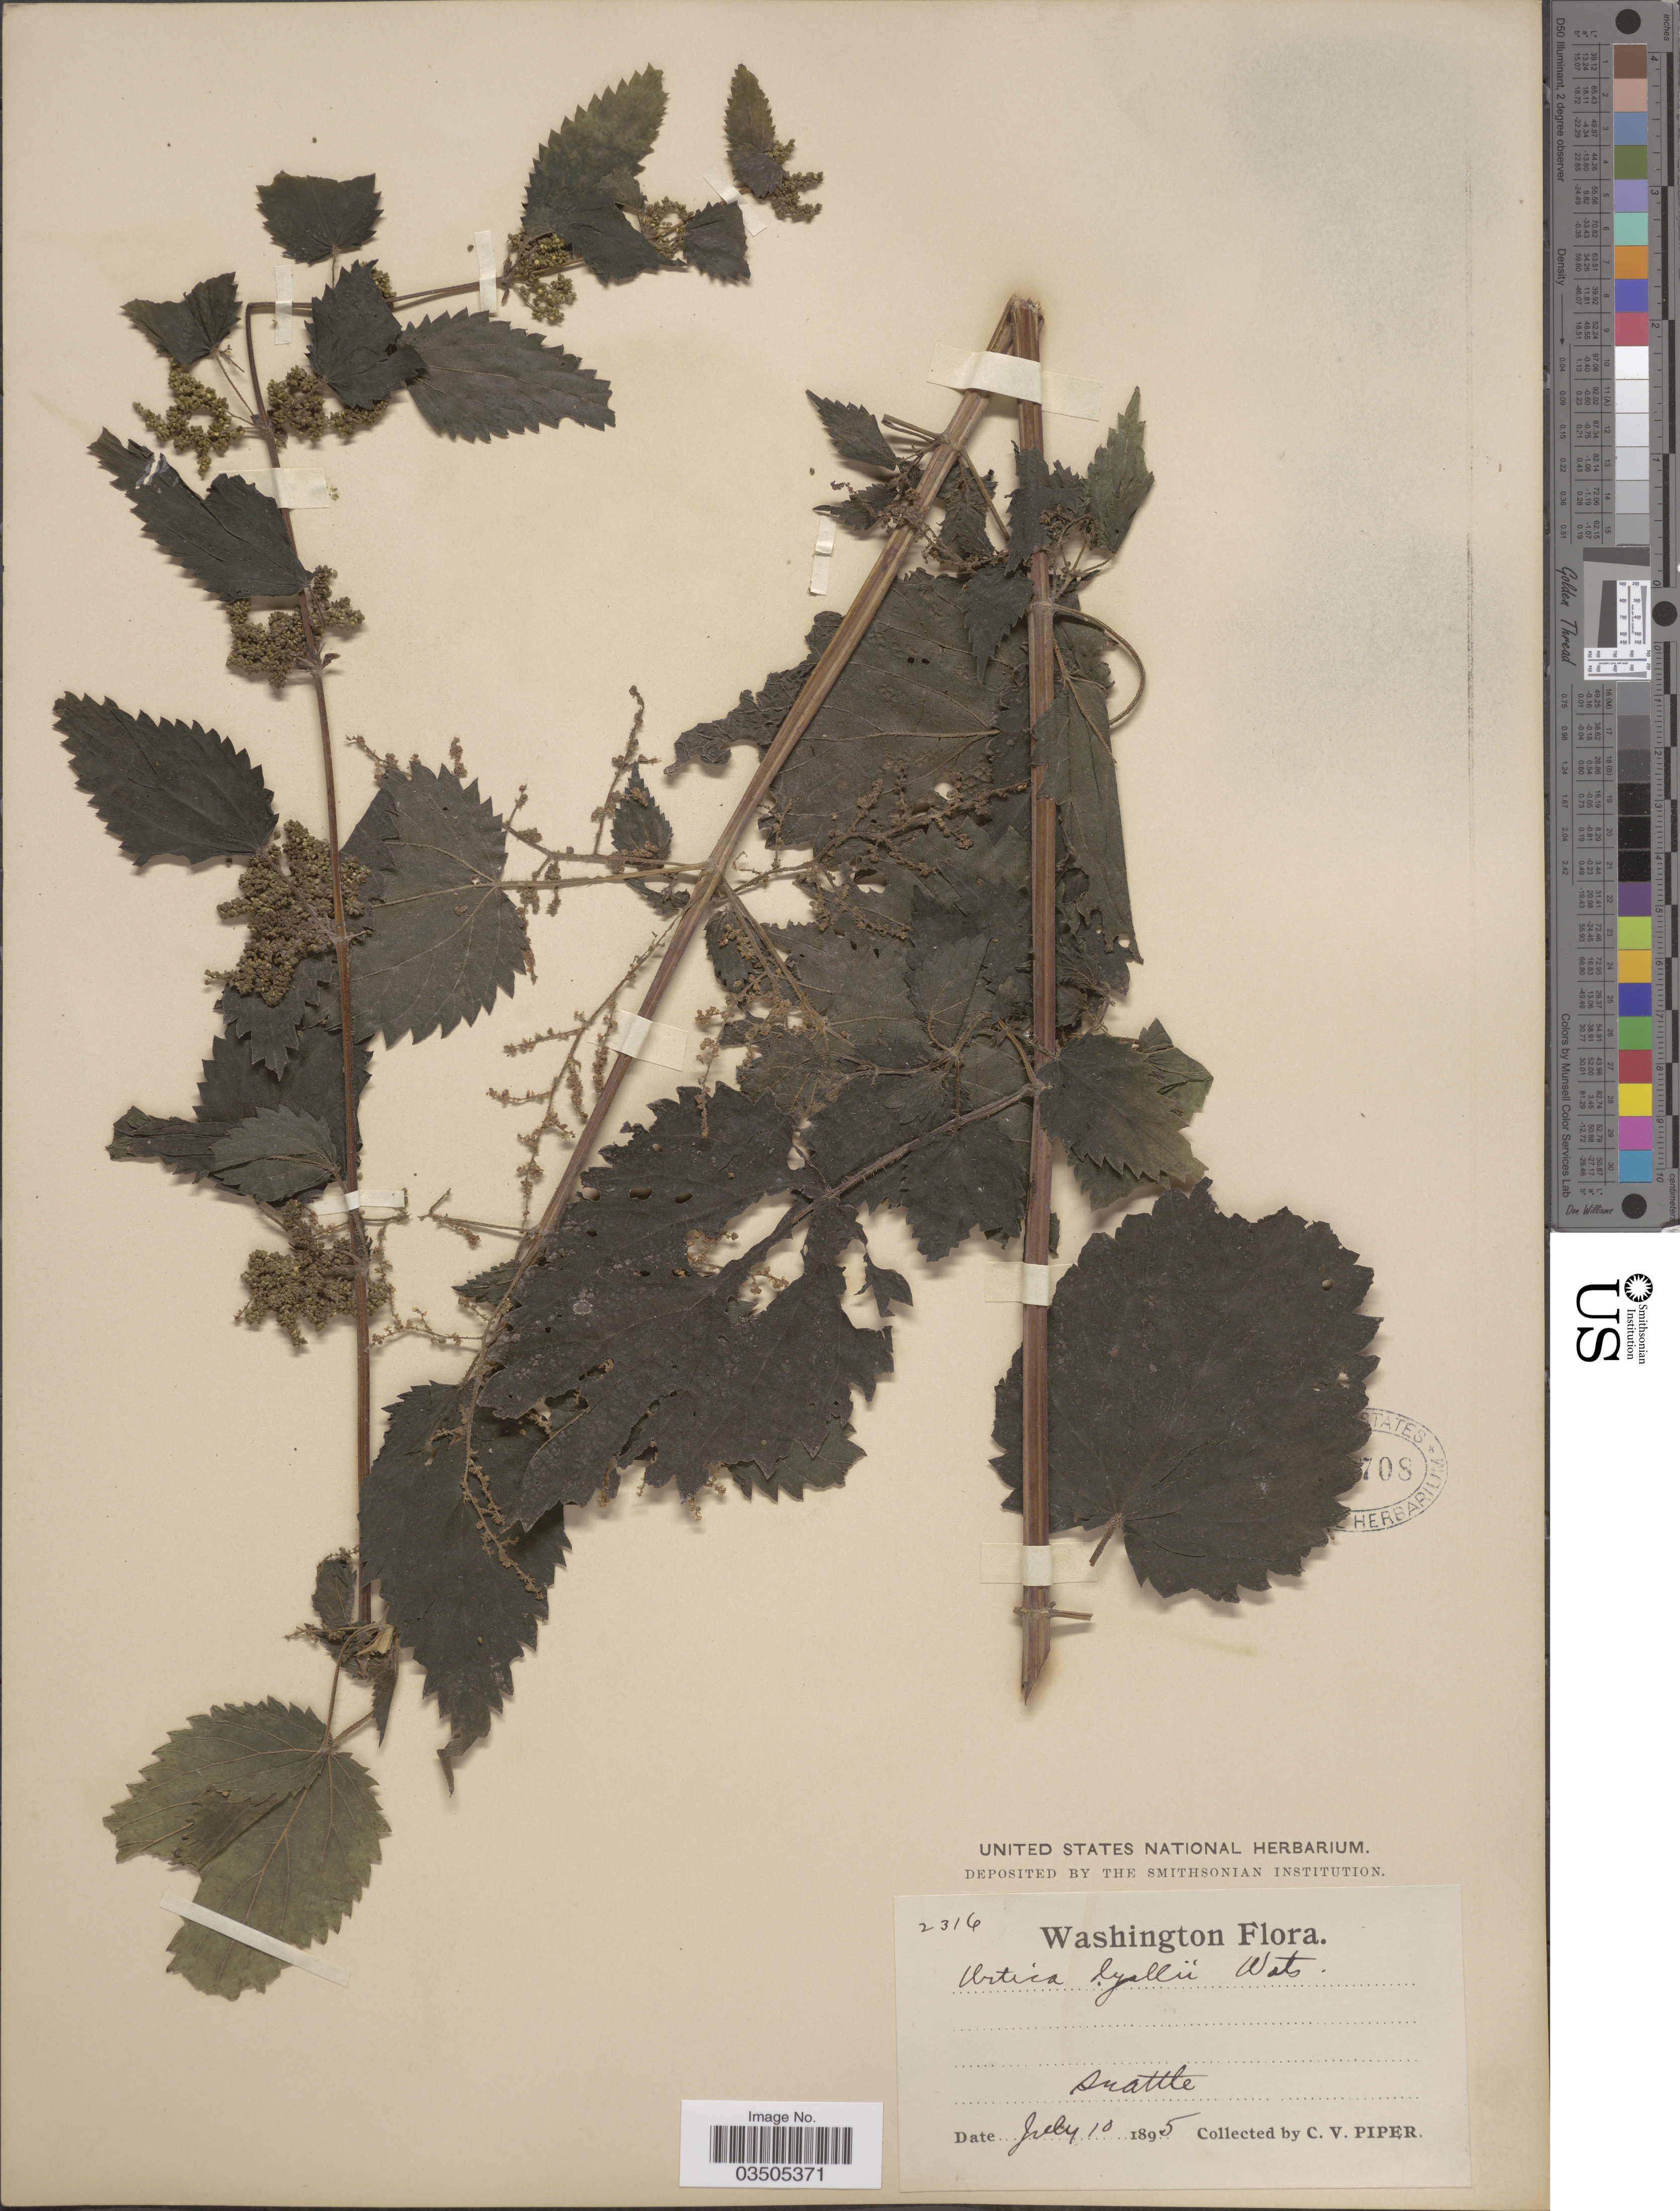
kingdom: Plantae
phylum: Tracheophyta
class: Magnoliopsida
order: Rosales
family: Urticaceae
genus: Urtica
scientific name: Urtica dioica subsp. gracilis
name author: L.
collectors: C. V. Piper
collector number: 2316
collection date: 1895-07-10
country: United States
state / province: Washington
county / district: King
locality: Seattle.